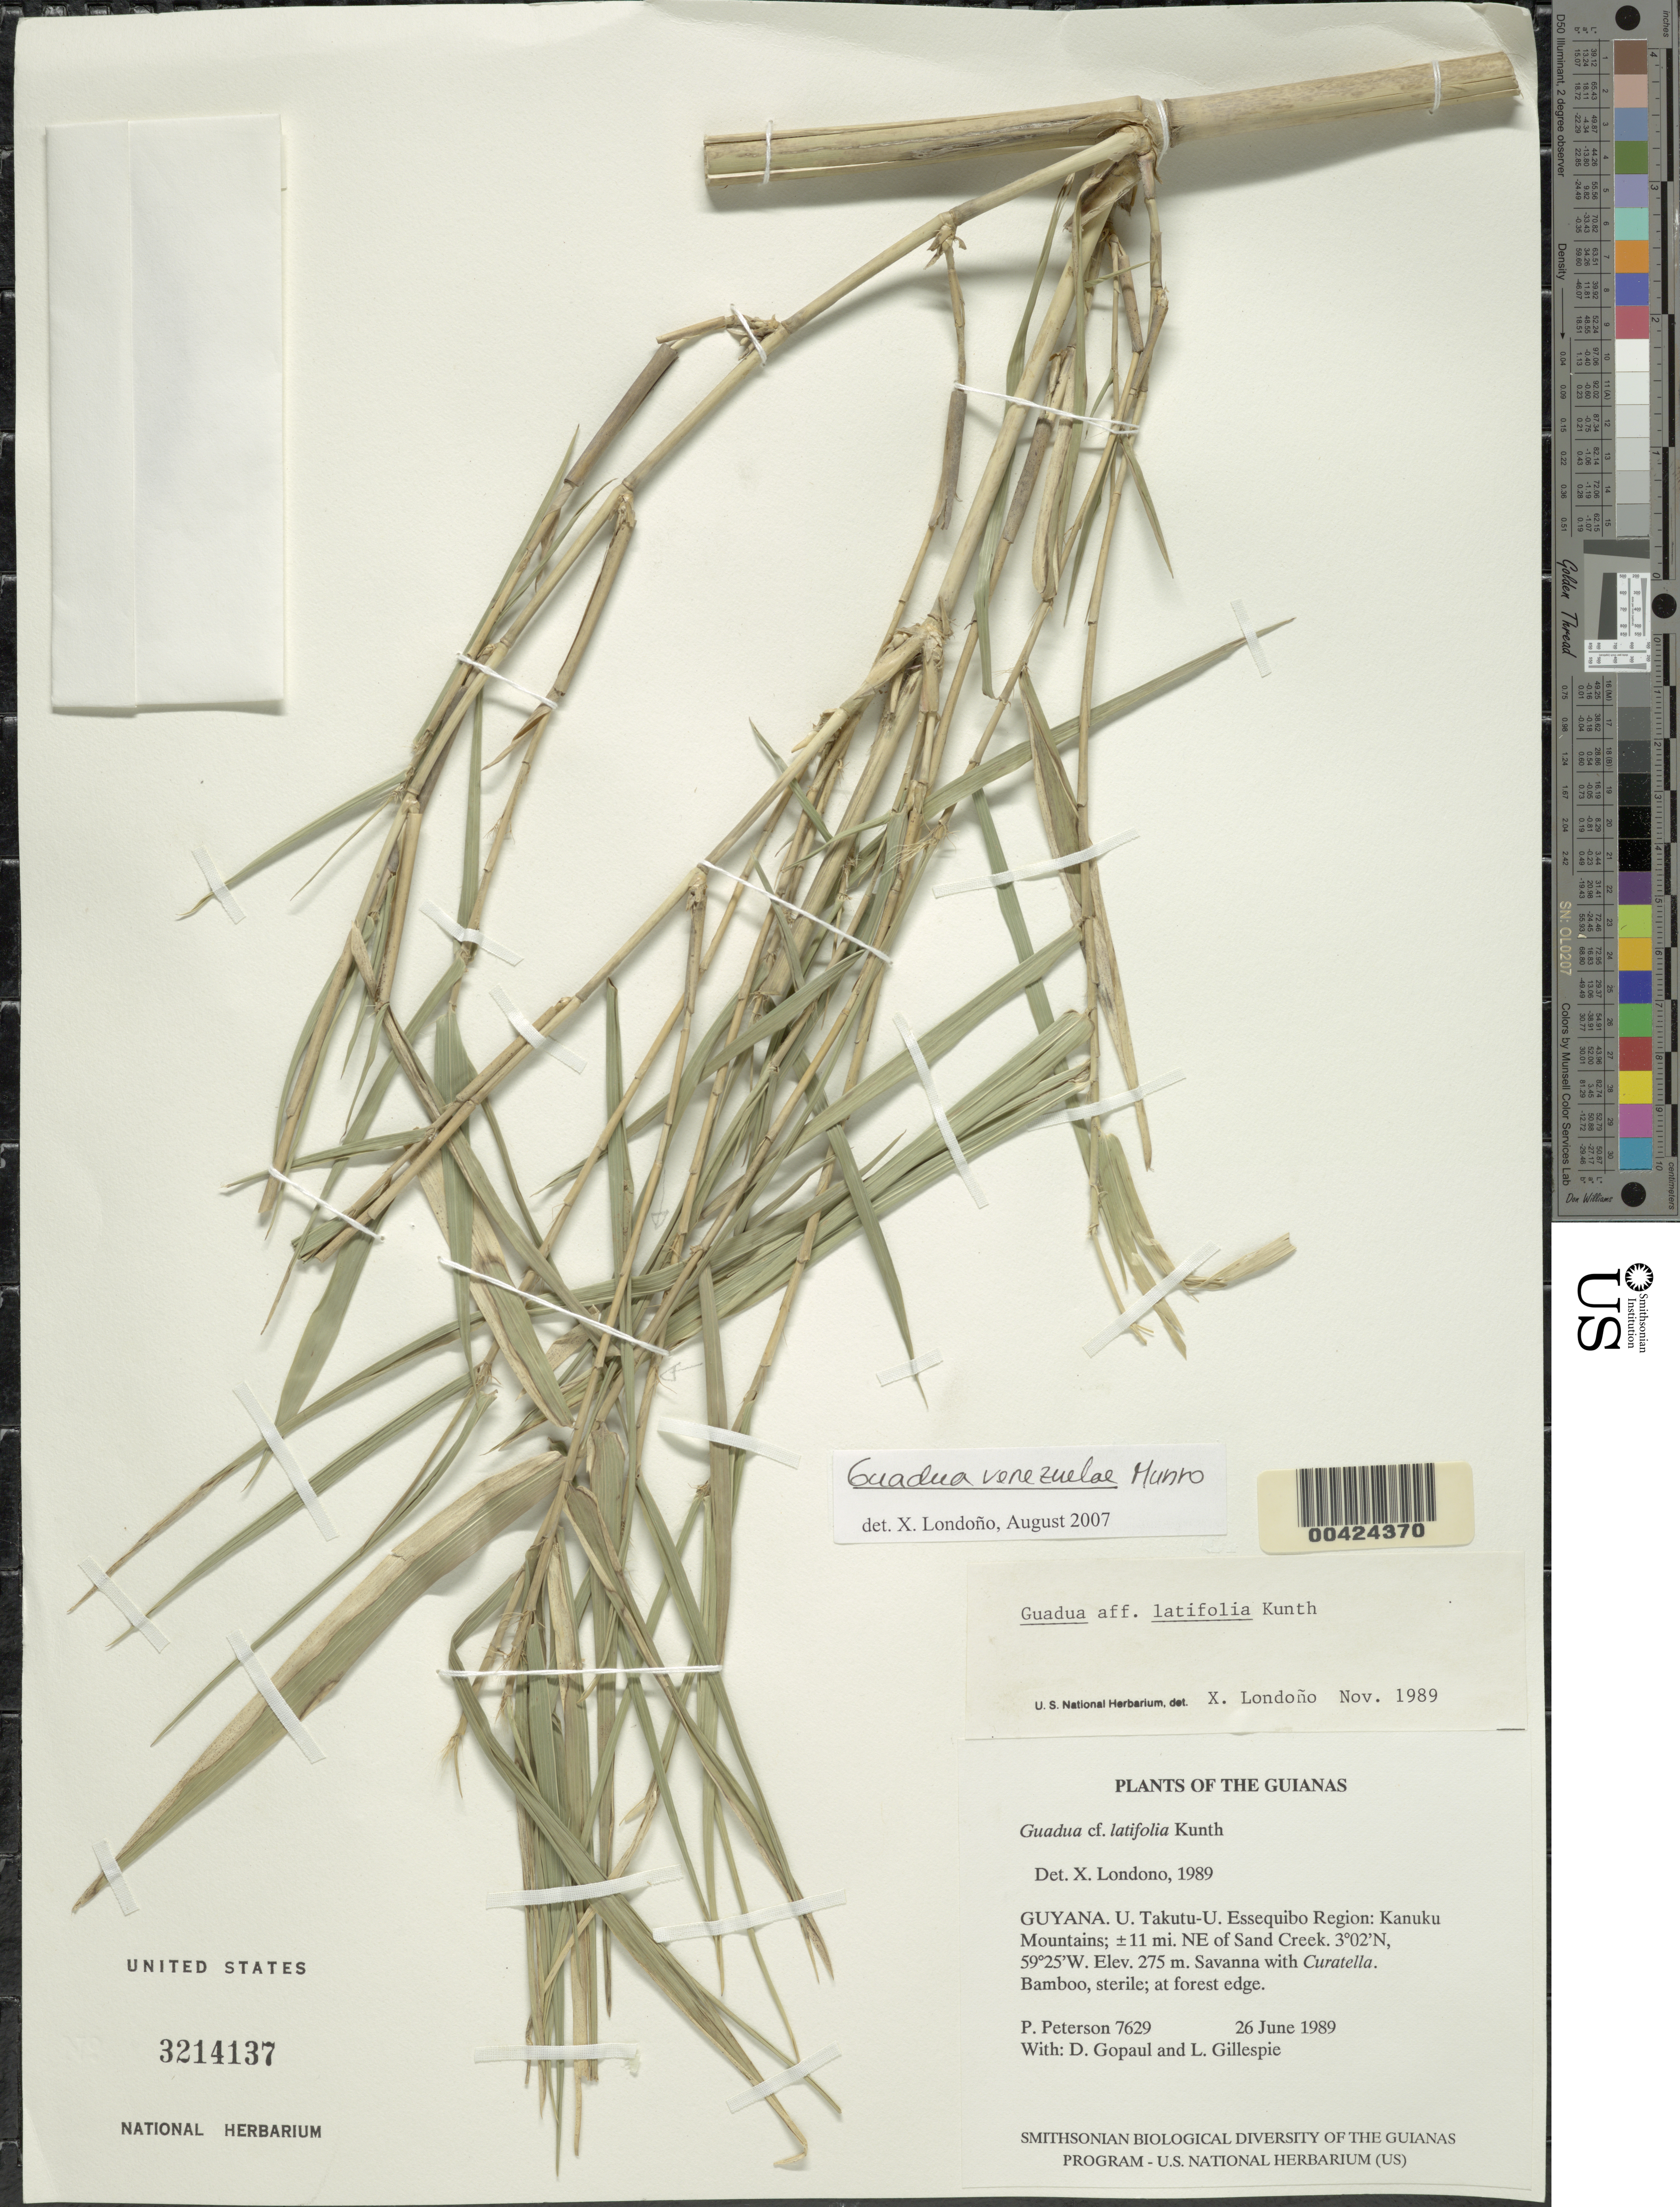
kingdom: Plantae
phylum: Tracheophyta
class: Liliopsida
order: Poales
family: Poaceae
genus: Guadua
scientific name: Guadua venezuelae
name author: Munro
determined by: Londoño, X., (TULV), Jardin Botanico "Juan Maria Cespedes"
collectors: P. M. Peterson, D. Gopaul & L. J. Gillespie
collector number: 7629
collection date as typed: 26 Jun 1989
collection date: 1989-06-26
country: Guyana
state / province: U. Takutu-U. Essequibo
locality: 11 mi NE of Sand Creek, Kanuku Mtns.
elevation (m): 275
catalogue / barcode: US 3214137